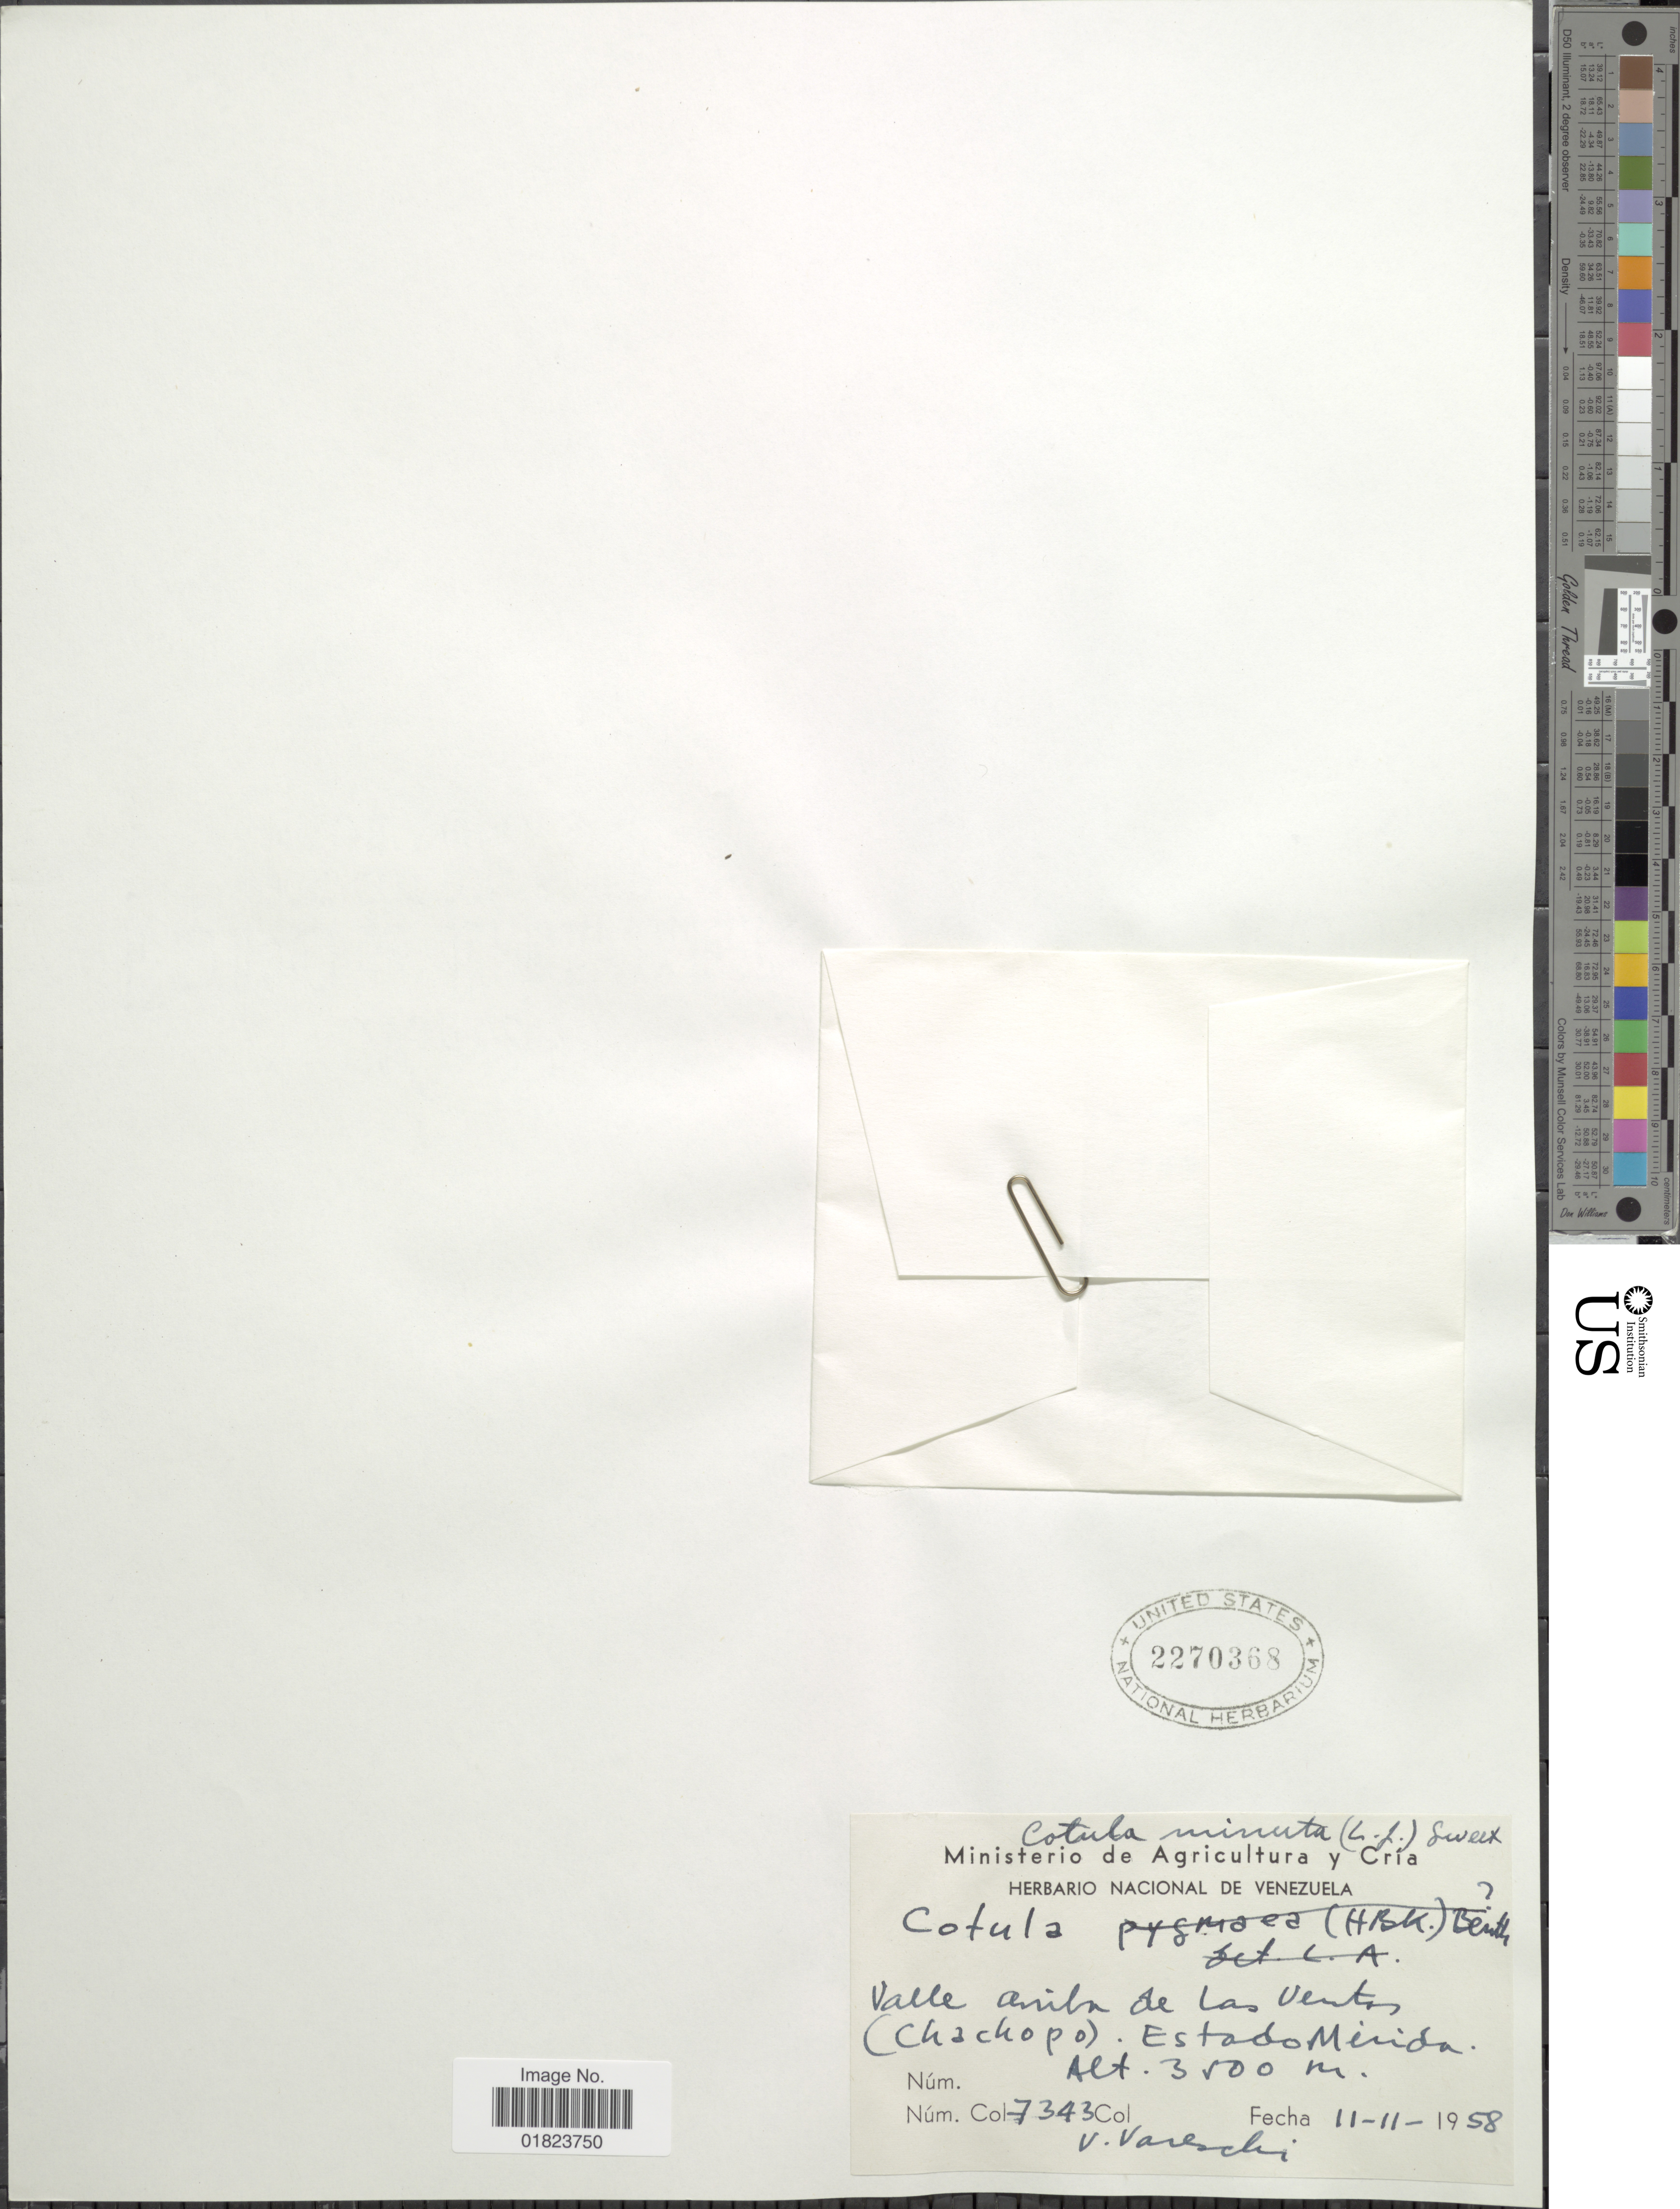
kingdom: Plantae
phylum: Tracheophyta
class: Magnoliopsida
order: Asterales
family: Asteraceae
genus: Cotula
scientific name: Cotula minuta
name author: G. Forst.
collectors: V. Vareschi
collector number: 7343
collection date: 1958-11-11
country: Venezuela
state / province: Mérida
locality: Valle ariba de las Ventas, (Chachopo), Estado Merida.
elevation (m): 3500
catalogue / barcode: US 2270368